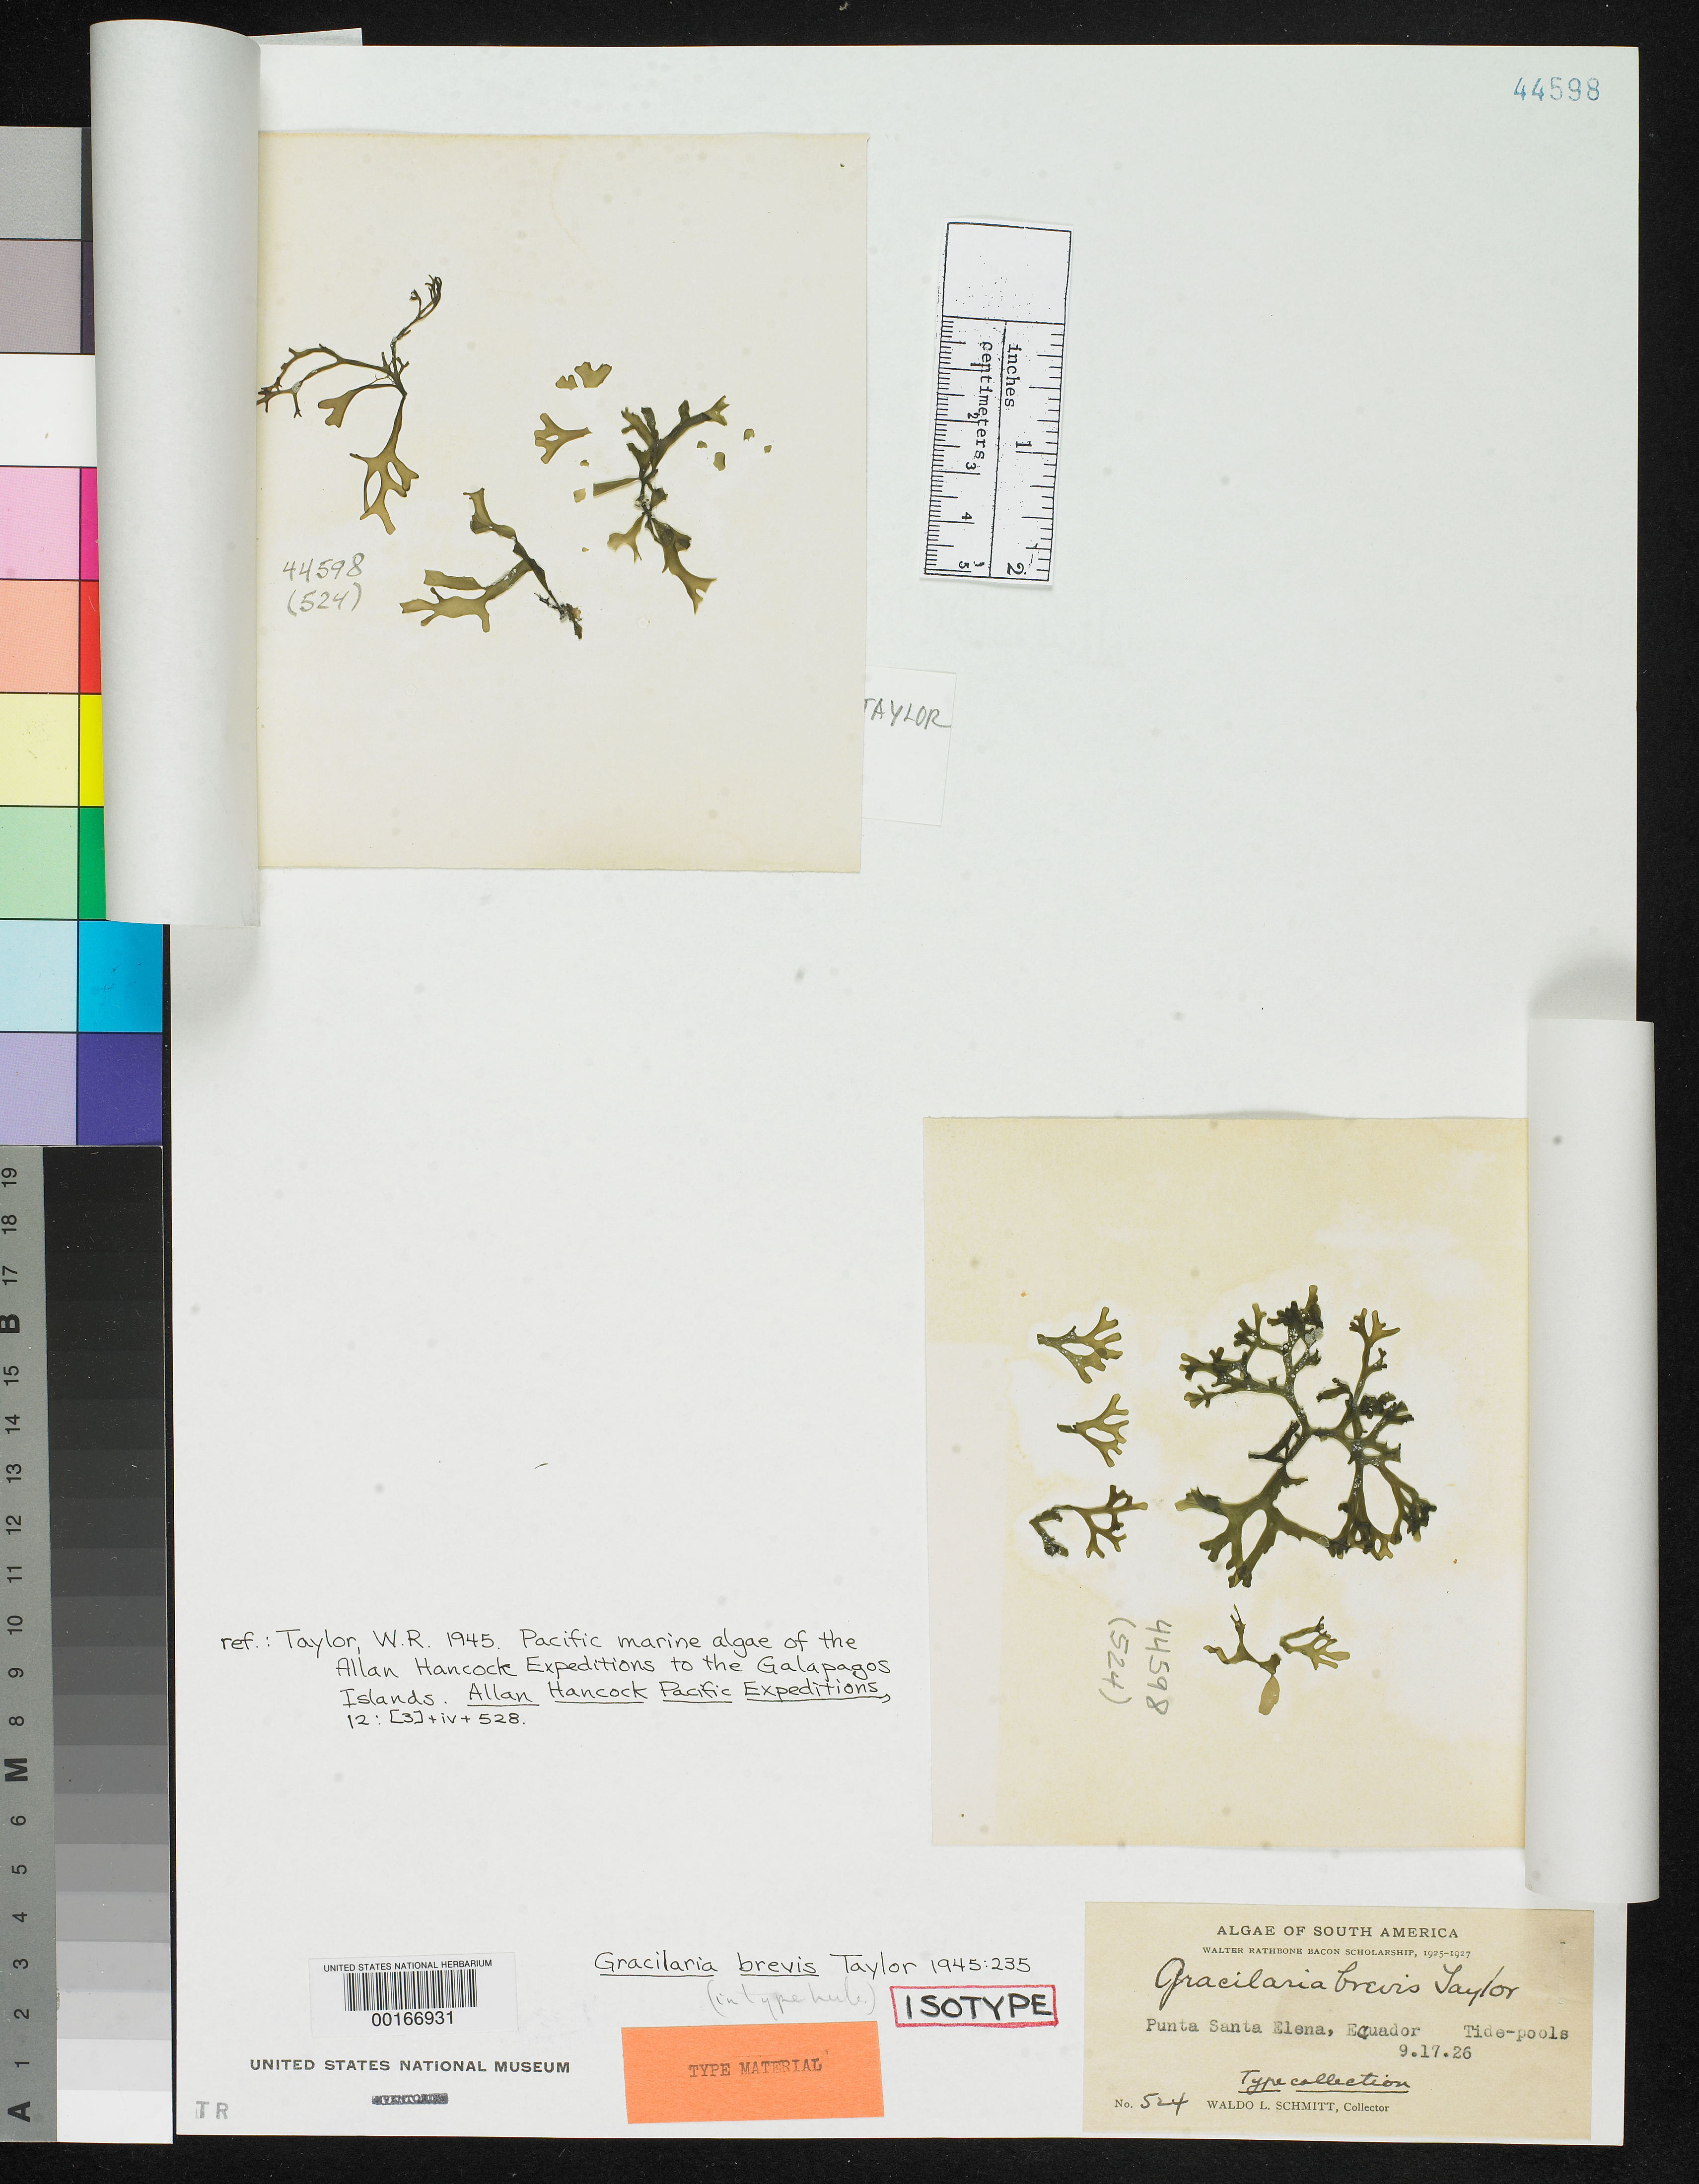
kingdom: Plantae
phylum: Rhodophyta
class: Florideophyceae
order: Gracilariales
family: Gracilariaceae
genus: Gracilaria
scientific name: Gracilaria brevis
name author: W.R. Taylor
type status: Isotype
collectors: W. L. Schmitt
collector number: WLS 524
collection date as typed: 17 Sep 1926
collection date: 1926-09-17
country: Ecuador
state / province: Guayas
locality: Punta Santa Elena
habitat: In tide pools.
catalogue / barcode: US 44598